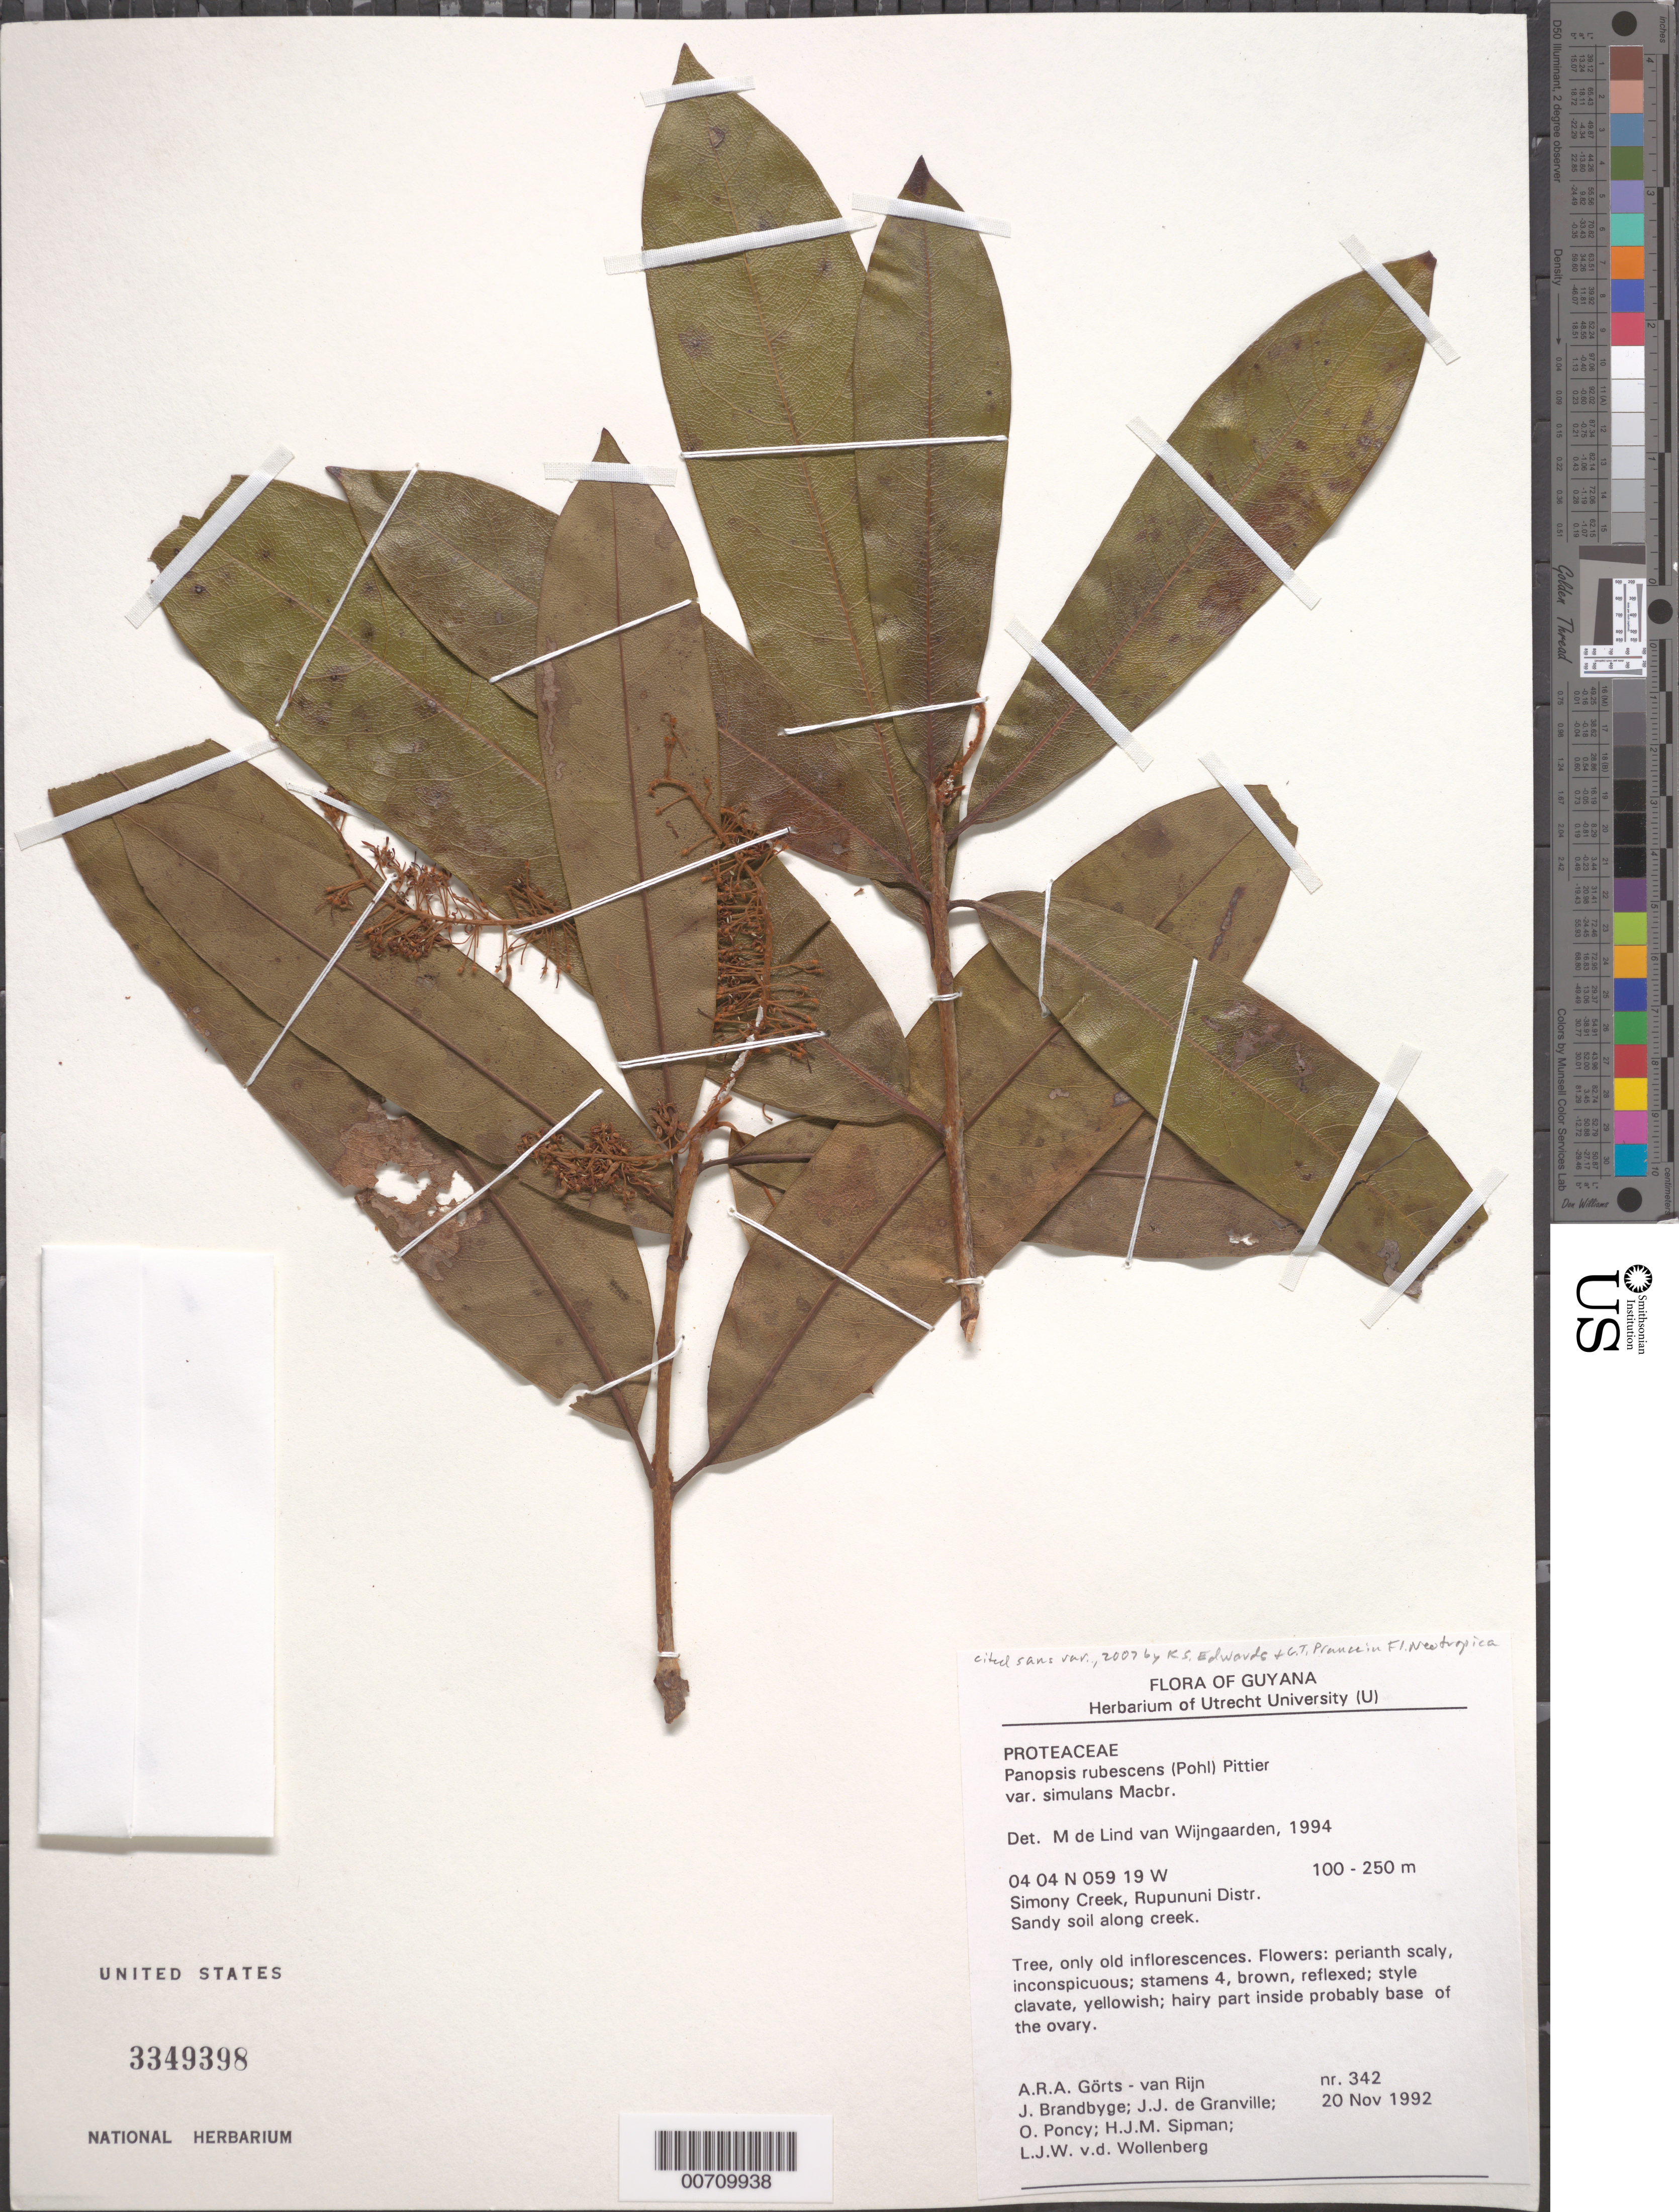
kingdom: Plantae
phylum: Tracheophyta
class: Magnoliopsida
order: Proteales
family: Proteaceae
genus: Panopsis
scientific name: Panopsis rubescens var. simulans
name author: J.F. Macbr.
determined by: de Lind van Wijngaarden, M.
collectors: A. .R. A. Görts-van Rijn, J. Brandbyge, J.-J. de Granville, O. Poncy, H. J. M. Sipman & L. van der Wollenberg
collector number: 342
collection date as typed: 20-Nov-92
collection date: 1992-11-20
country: Guyana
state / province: U. Takutu-U. Essequibo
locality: Simony Creek, Rupununi Distr.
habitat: Sandy soil along creek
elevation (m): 100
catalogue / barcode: US 3349398